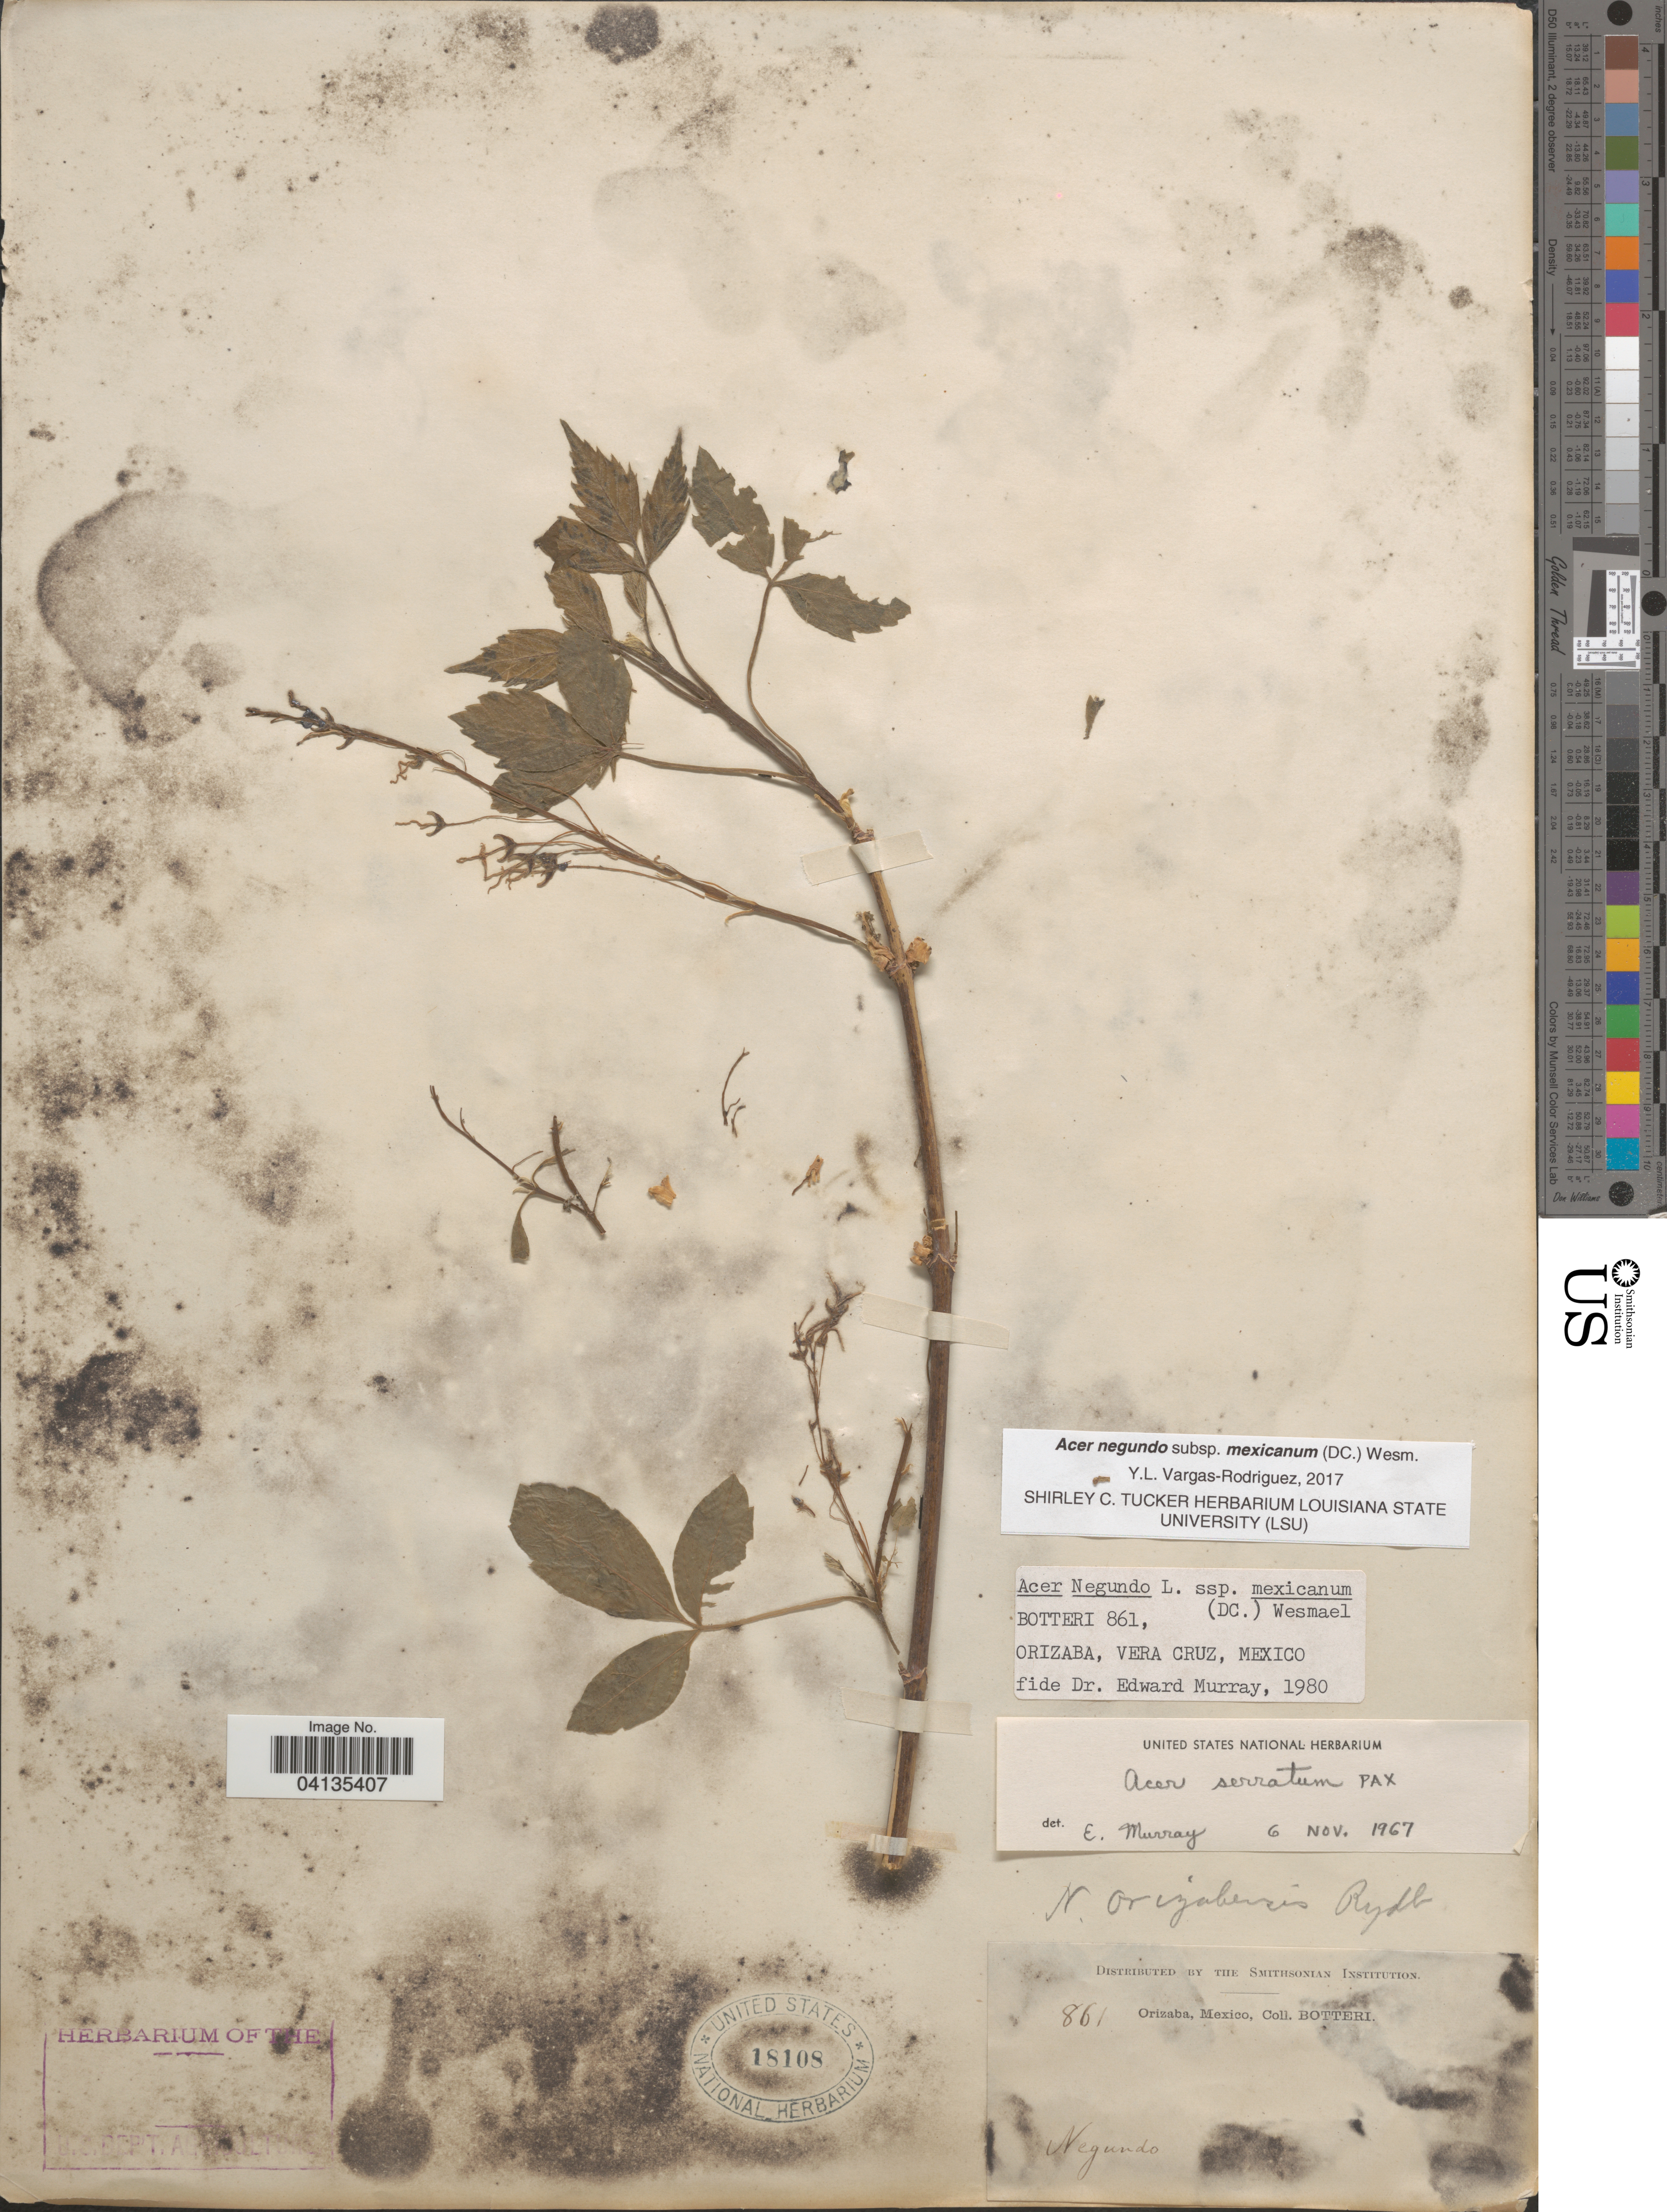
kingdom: Plantae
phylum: Tracheophyta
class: Magnoliopsida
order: Sapindales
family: Sapindaceae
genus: Acer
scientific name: Acer negundo subsp. mexicanum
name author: (DC.) Wesm.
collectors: -. Botteri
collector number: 861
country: Mexico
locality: Orizaba. Negundo [unsure placement].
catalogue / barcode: US 18108